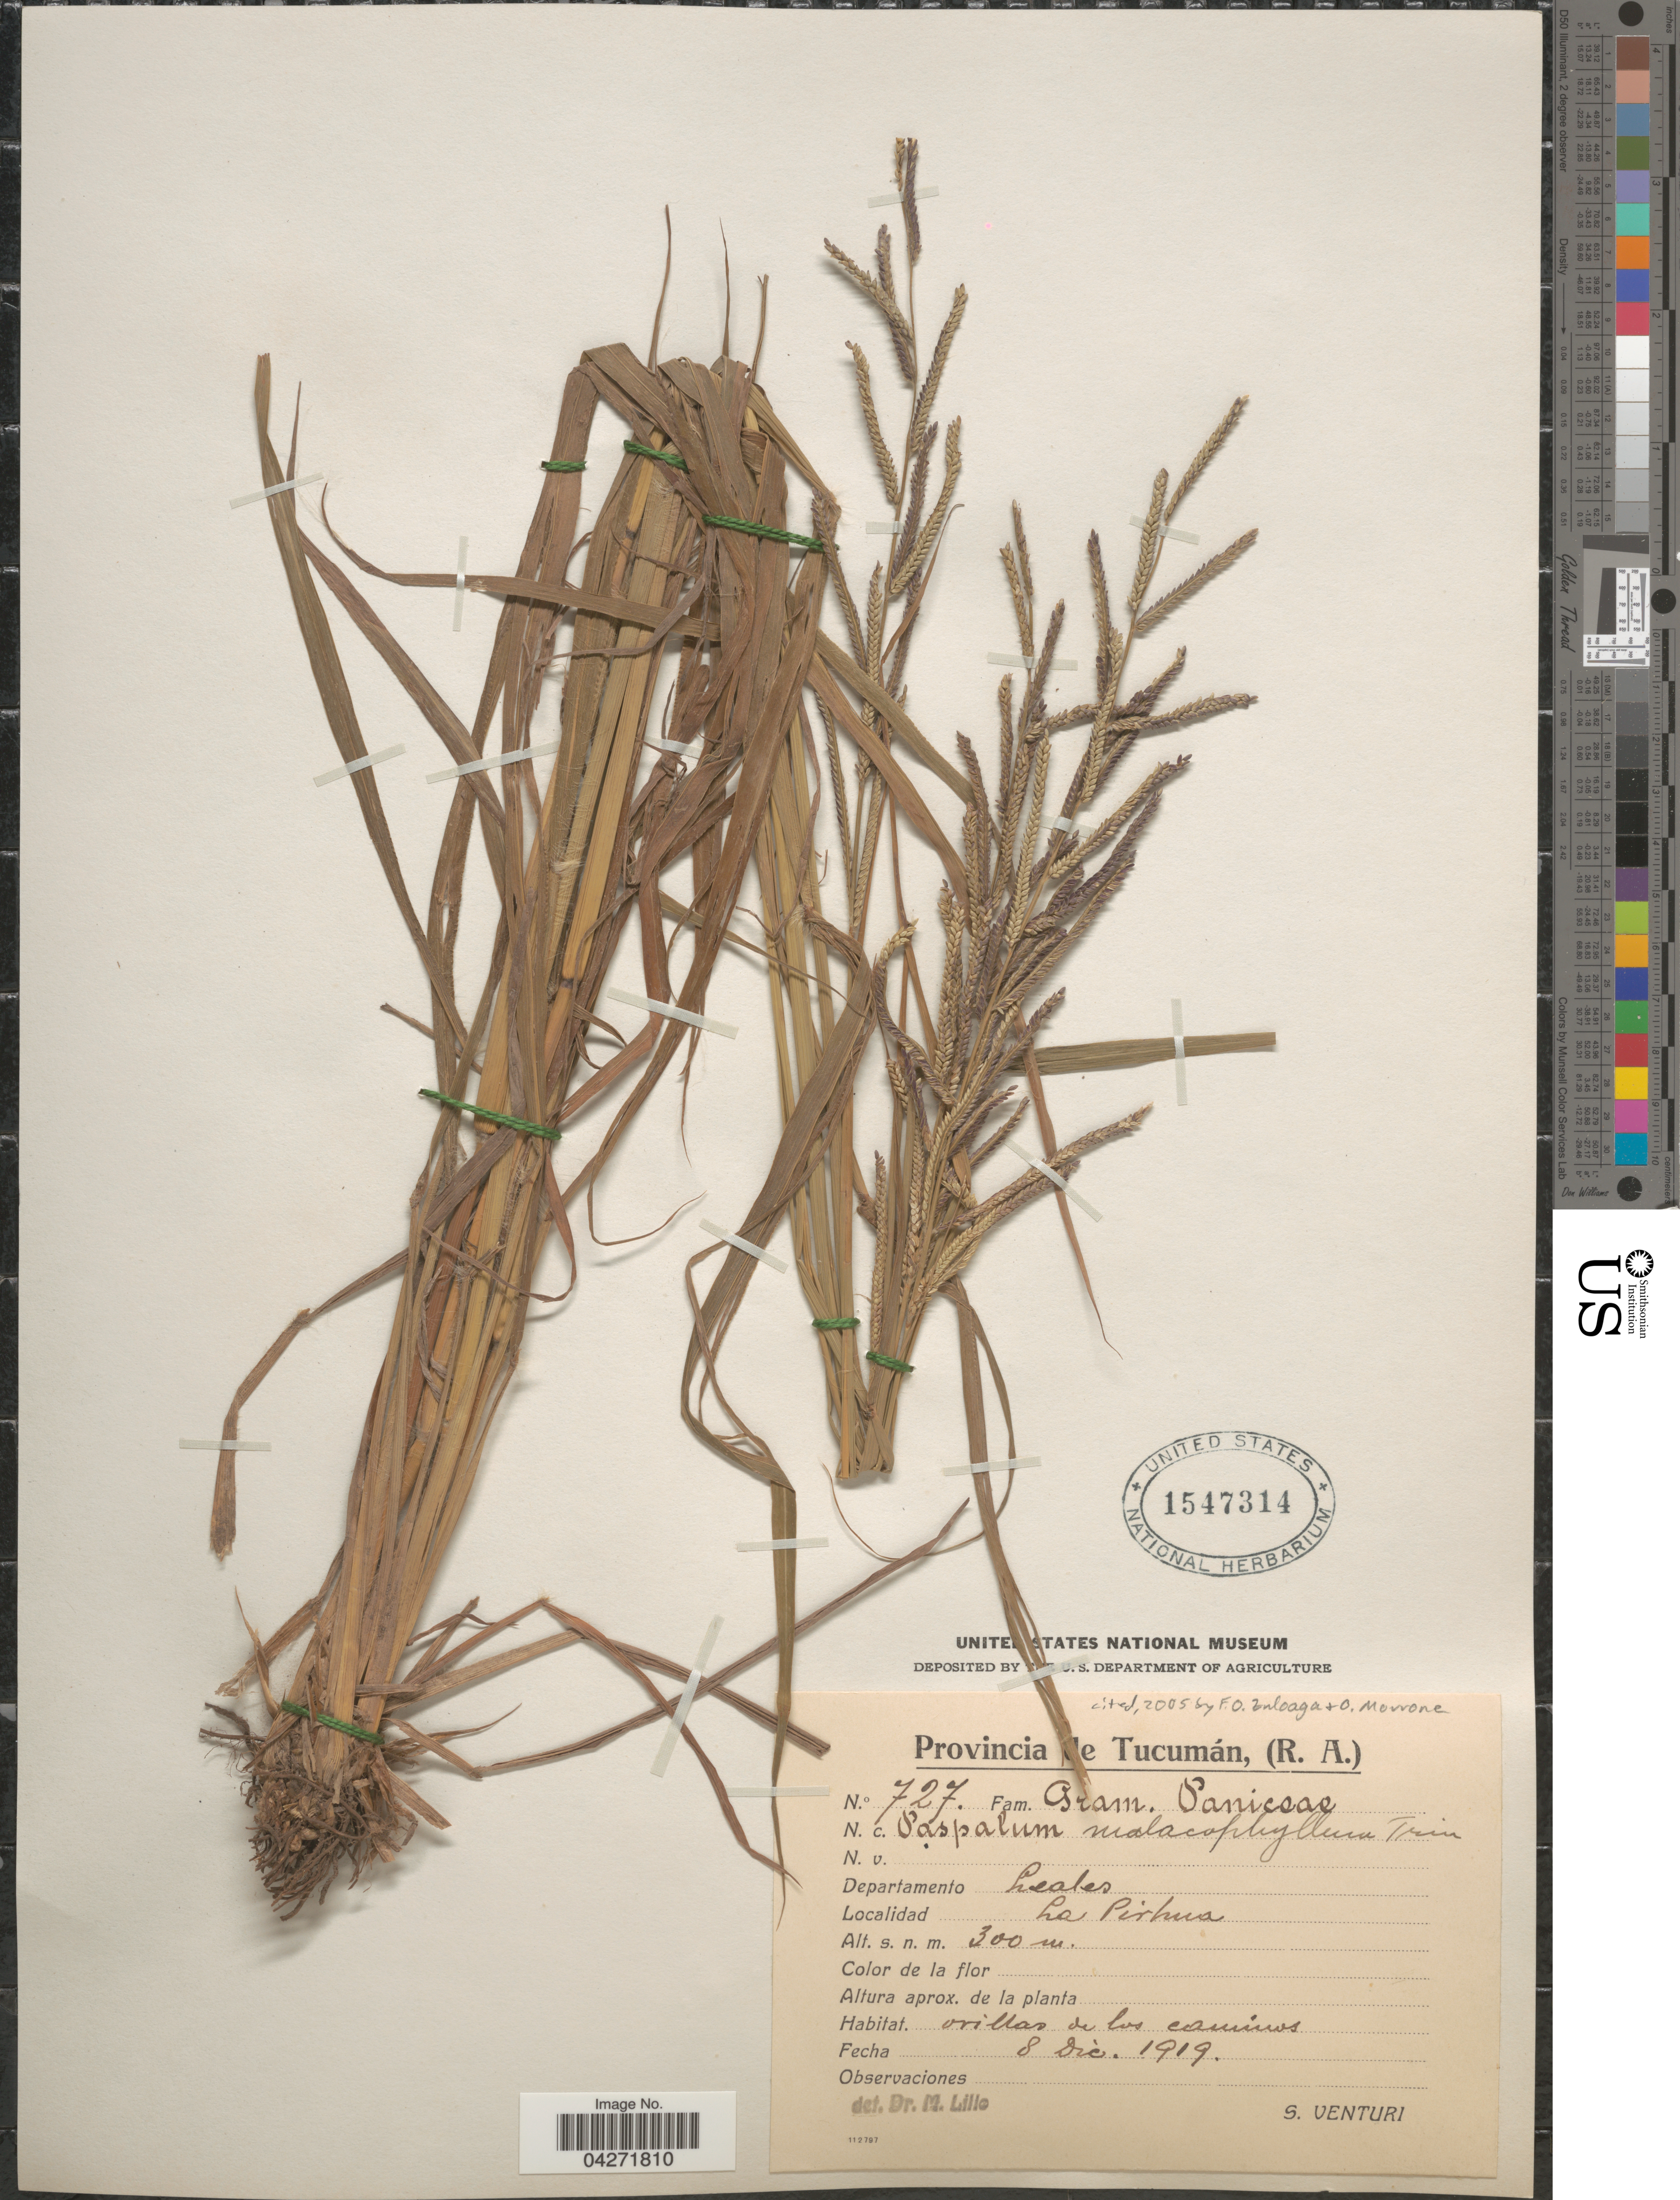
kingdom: Plantae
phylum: Tracheophyta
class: Liliopsida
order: Poales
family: Poaceae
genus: Paspalum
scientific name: Paspalum malacophyllum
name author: Trin.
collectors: S. Venturi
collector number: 727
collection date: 1919-12-08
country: Argentina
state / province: Tucuman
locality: Departamento Leales. La Pirhua.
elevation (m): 300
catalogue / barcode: US 1547314